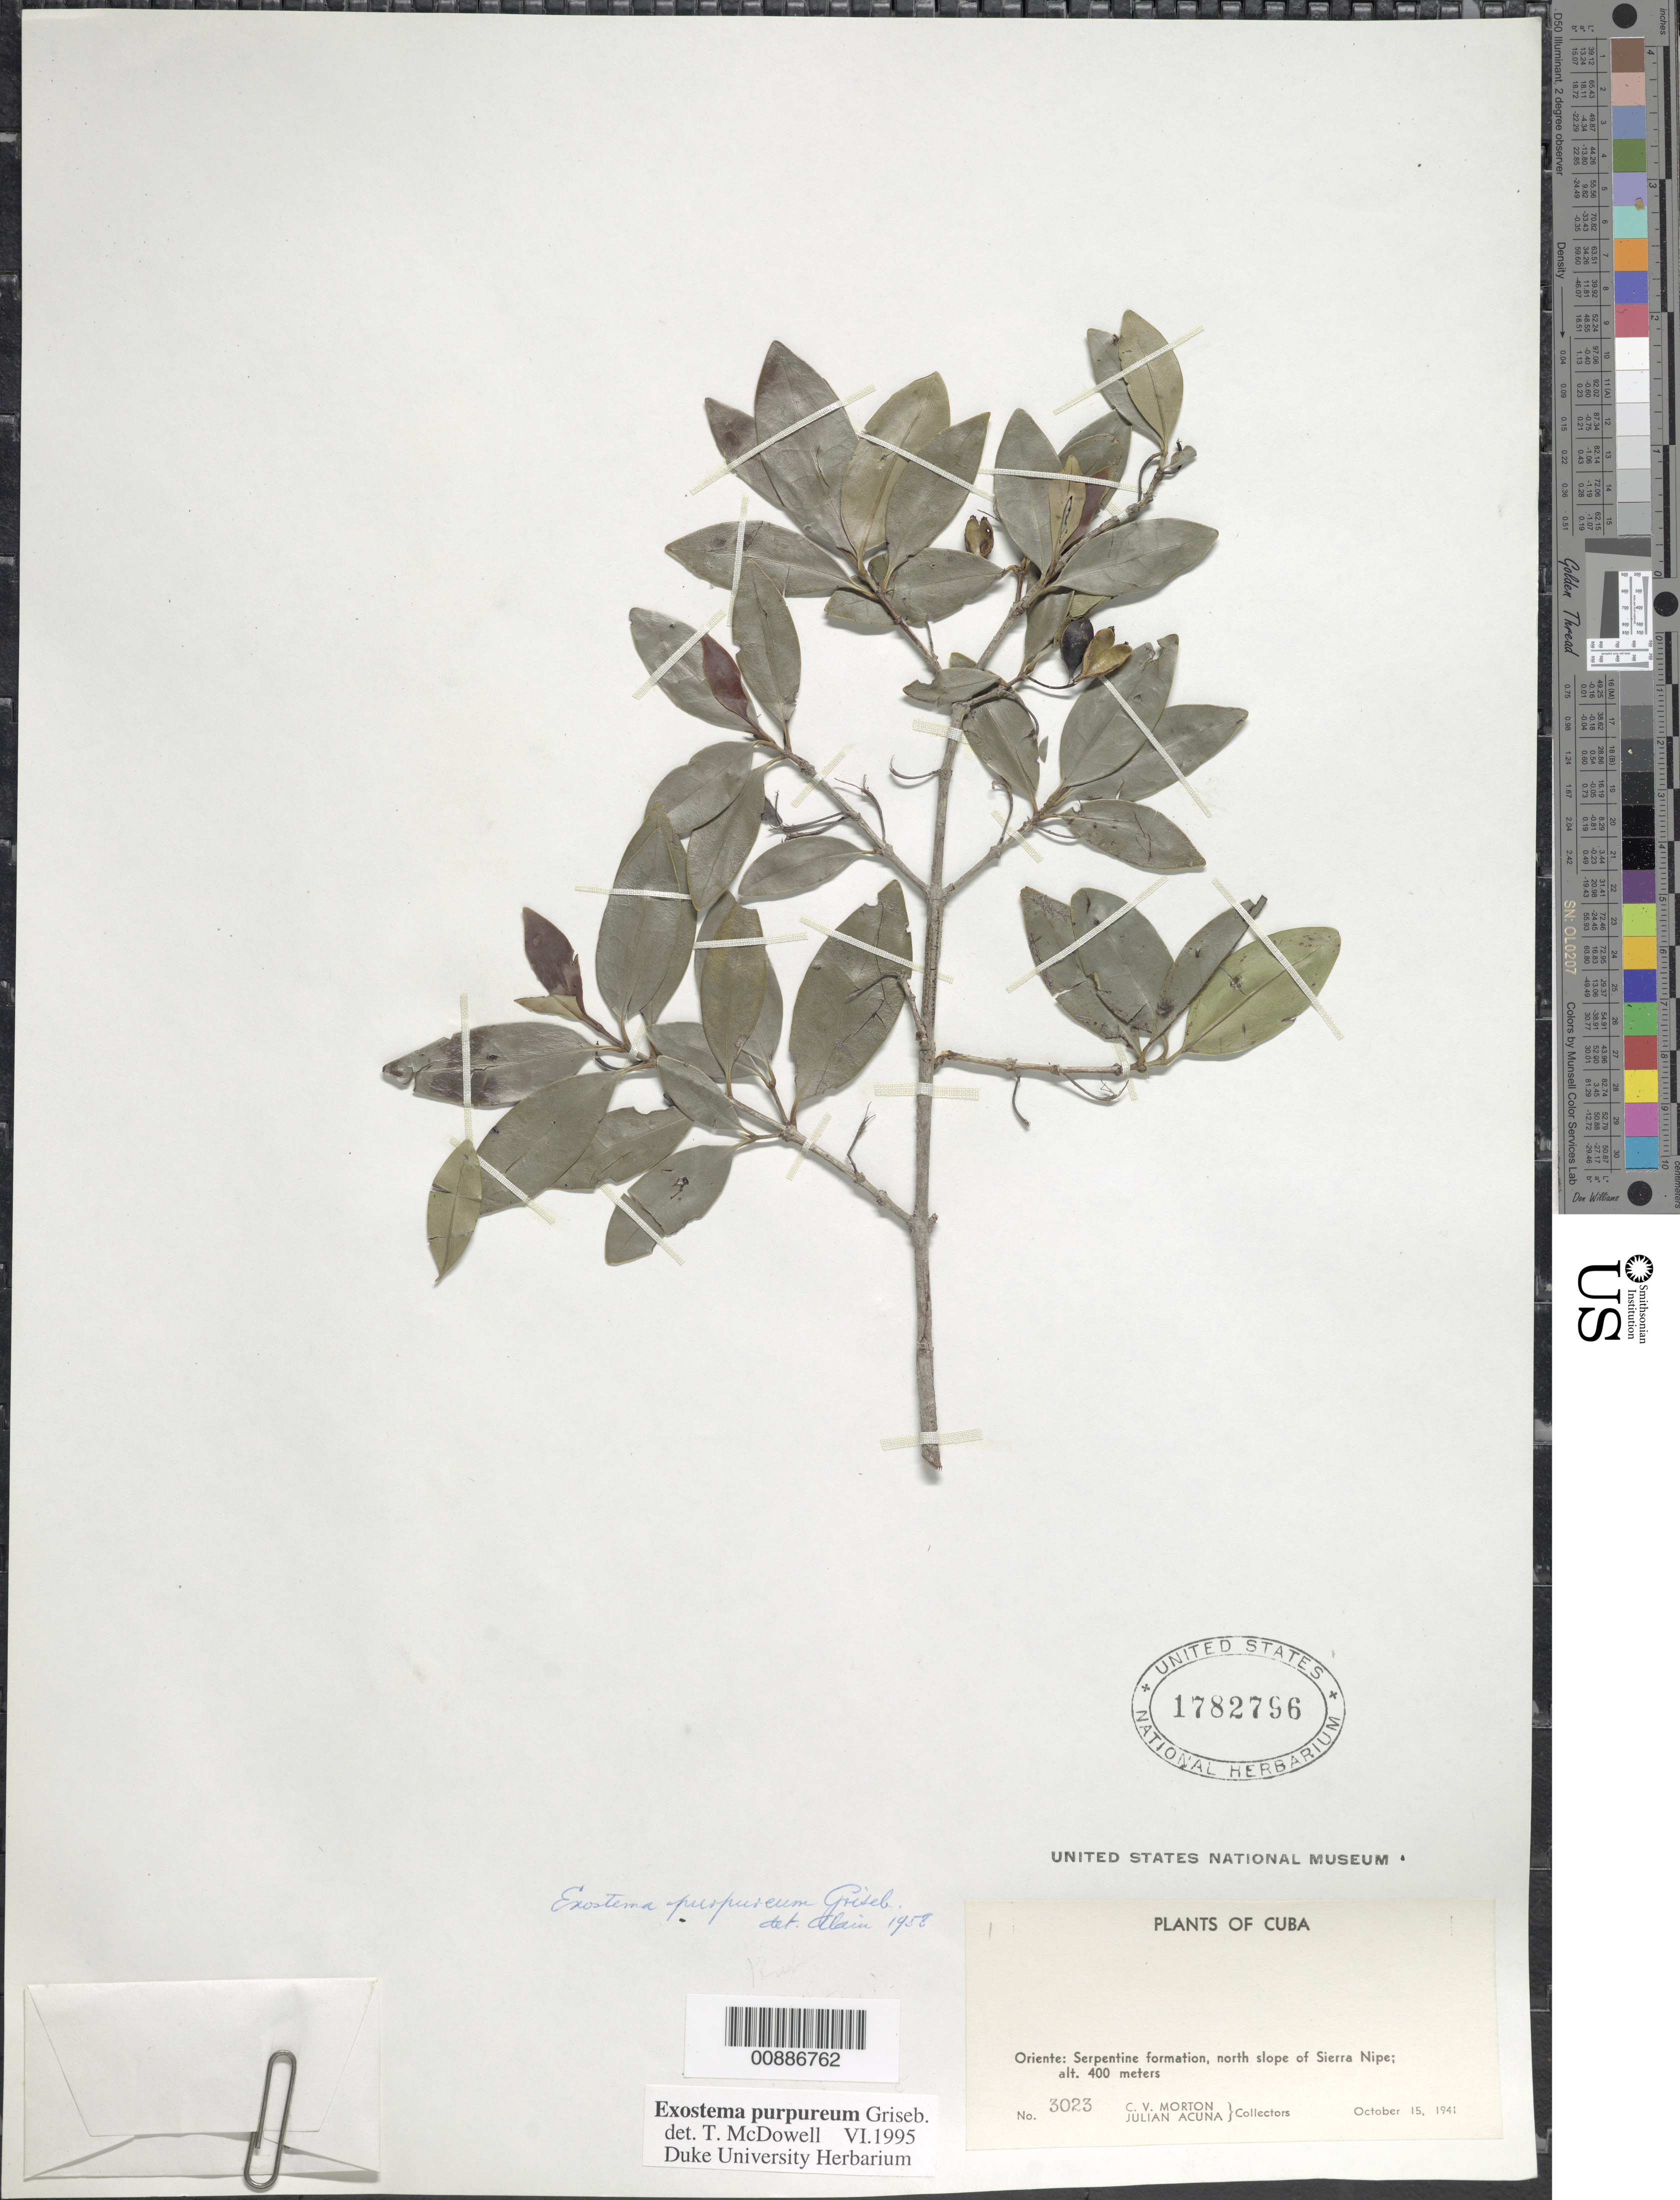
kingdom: Plantae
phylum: Tracheophyta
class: Magnoliopsida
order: Gentianales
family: Rubiaceae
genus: Exostema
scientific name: Exostema purpureum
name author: Griseb.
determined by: Liogier, Alain H.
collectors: C. V. Morton & J. Acuña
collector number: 3023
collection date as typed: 15 Oct 1941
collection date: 1941-10-15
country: Cuba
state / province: Oriente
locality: North slope of Sierra Nipe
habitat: Serpentine formation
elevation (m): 400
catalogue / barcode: US 1782796